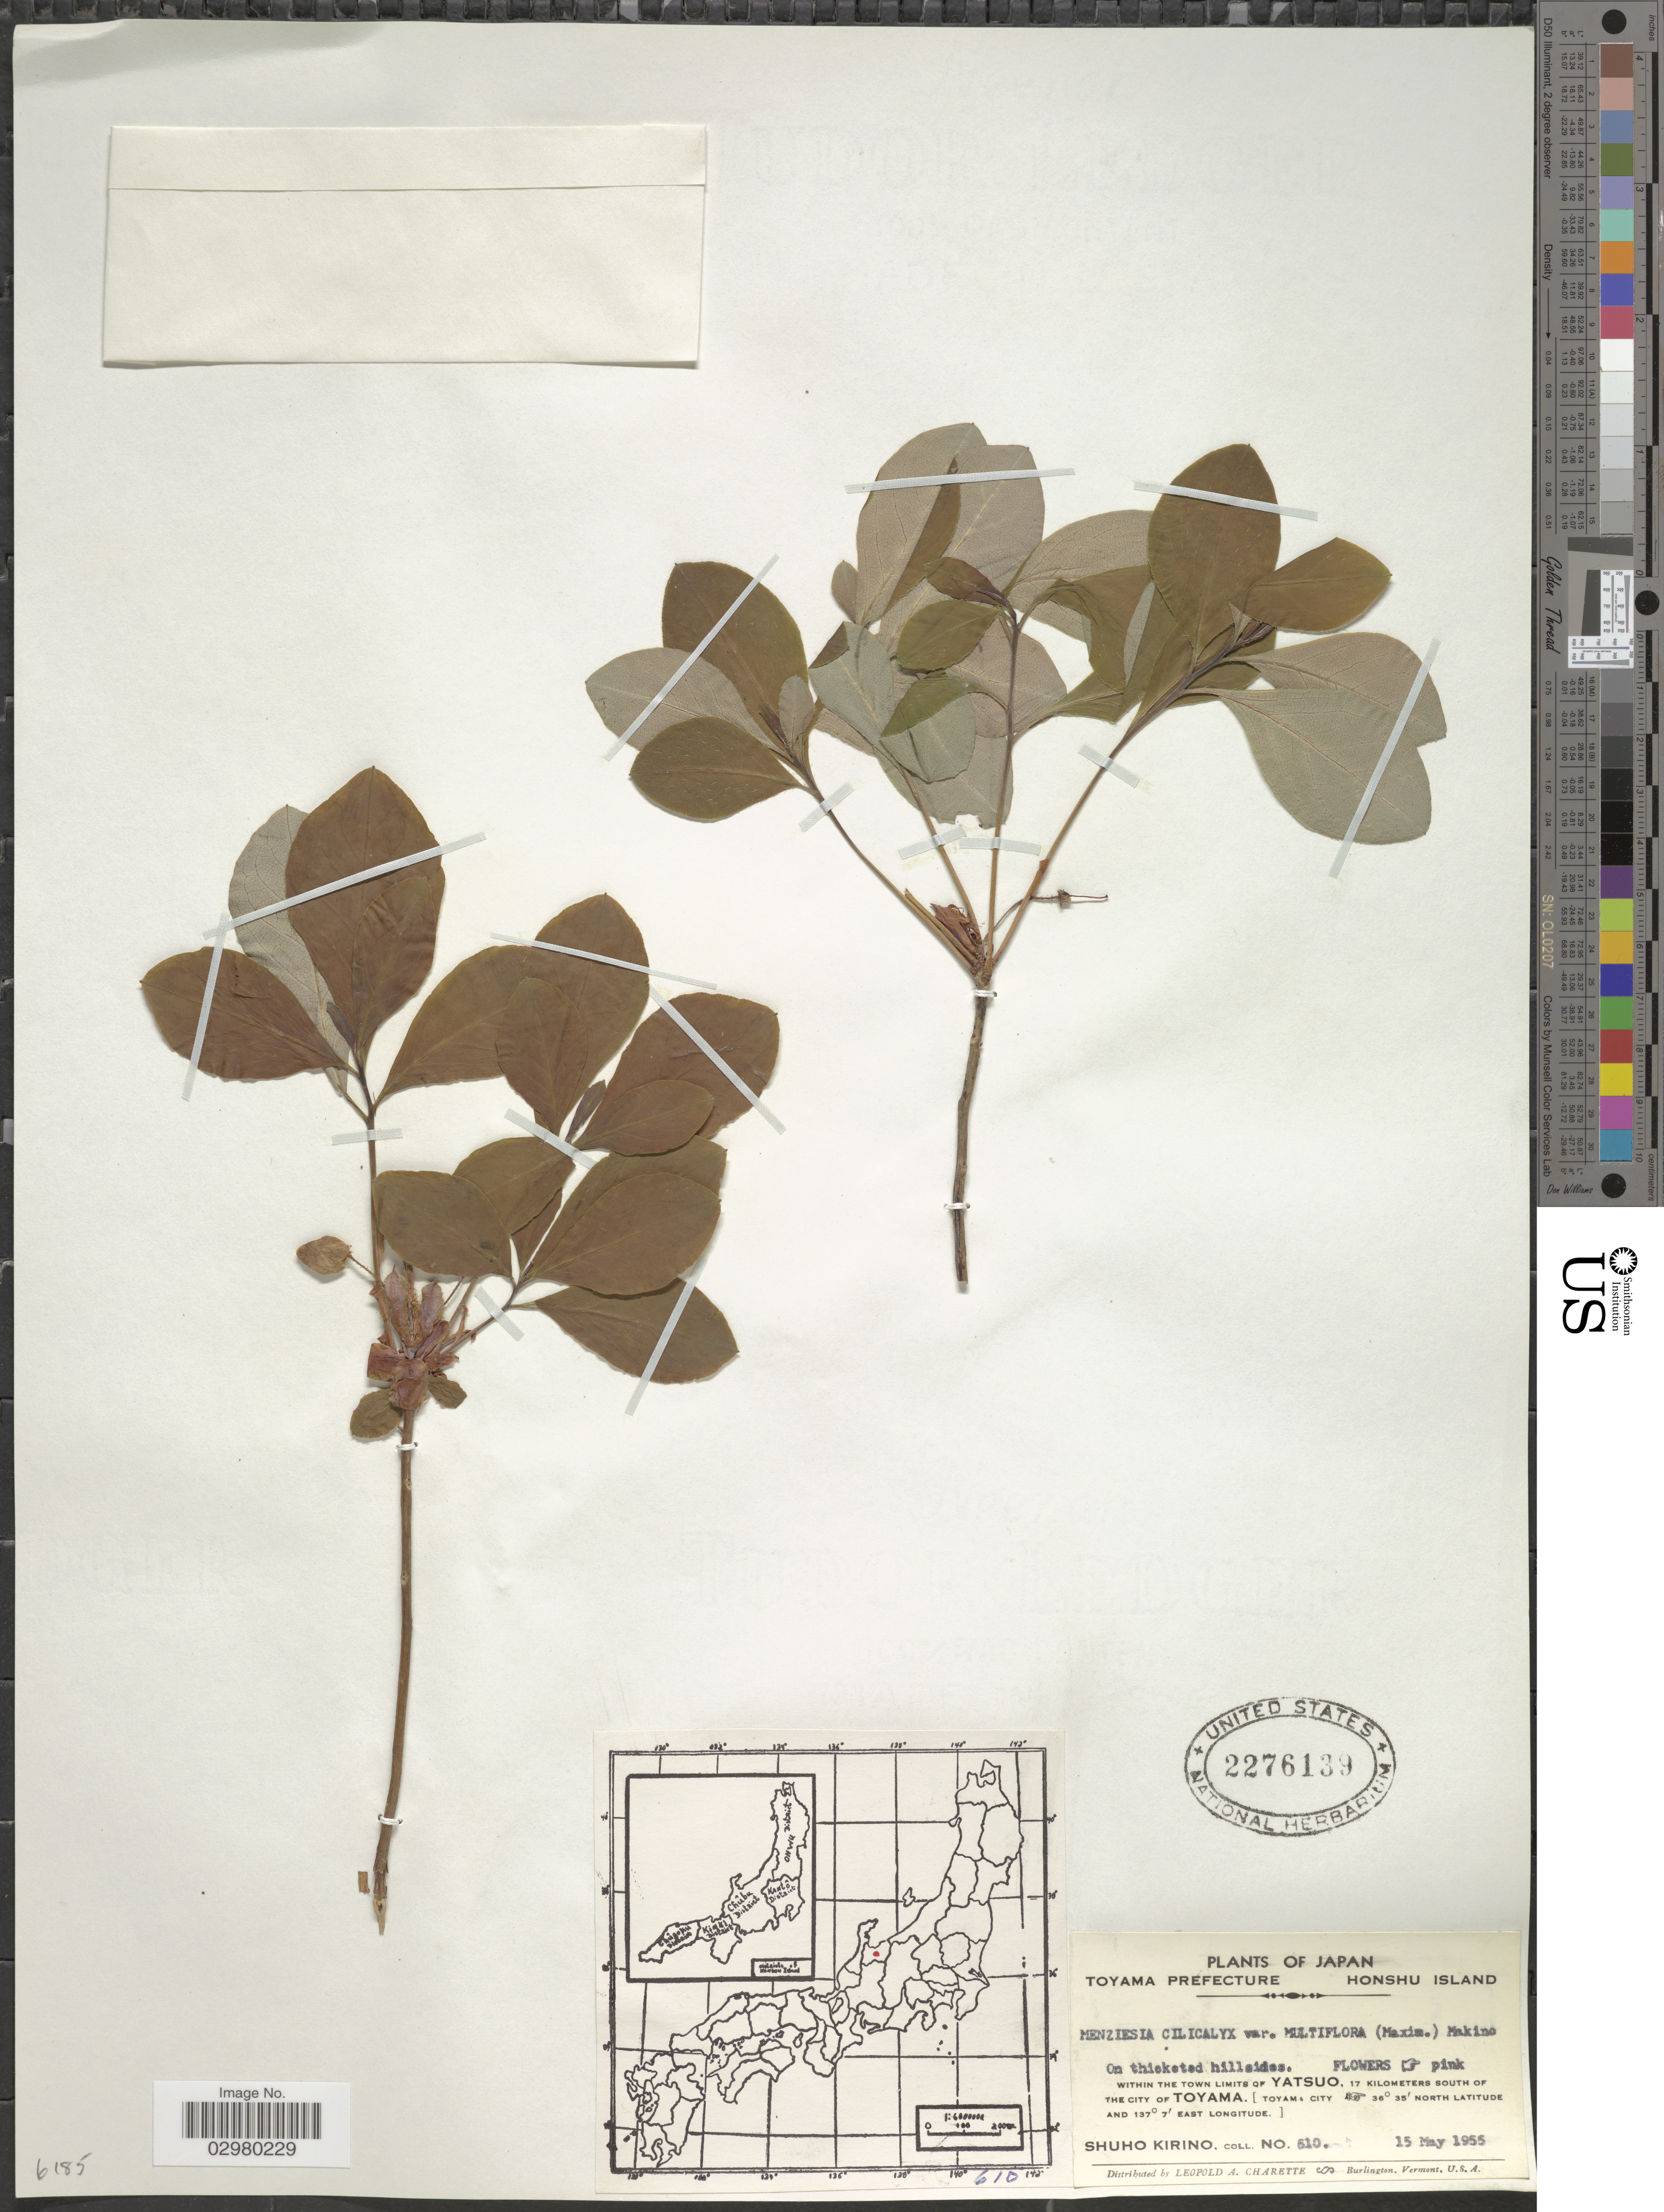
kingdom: Plantae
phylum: Tracheophyta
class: Magnoliopsida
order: Ericales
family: Ericaceae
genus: Menziesia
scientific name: Menziesia ciliicalyx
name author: Maxim.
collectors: S. Kirino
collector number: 610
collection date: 1955-05-15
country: Japan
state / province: Toyama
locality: Toyama Prefecture. Honshu Island. Within the town limits of Yatsuo, 17 kilomters south of the city of Toyama. (Toyama City).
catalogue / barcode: US 2276139